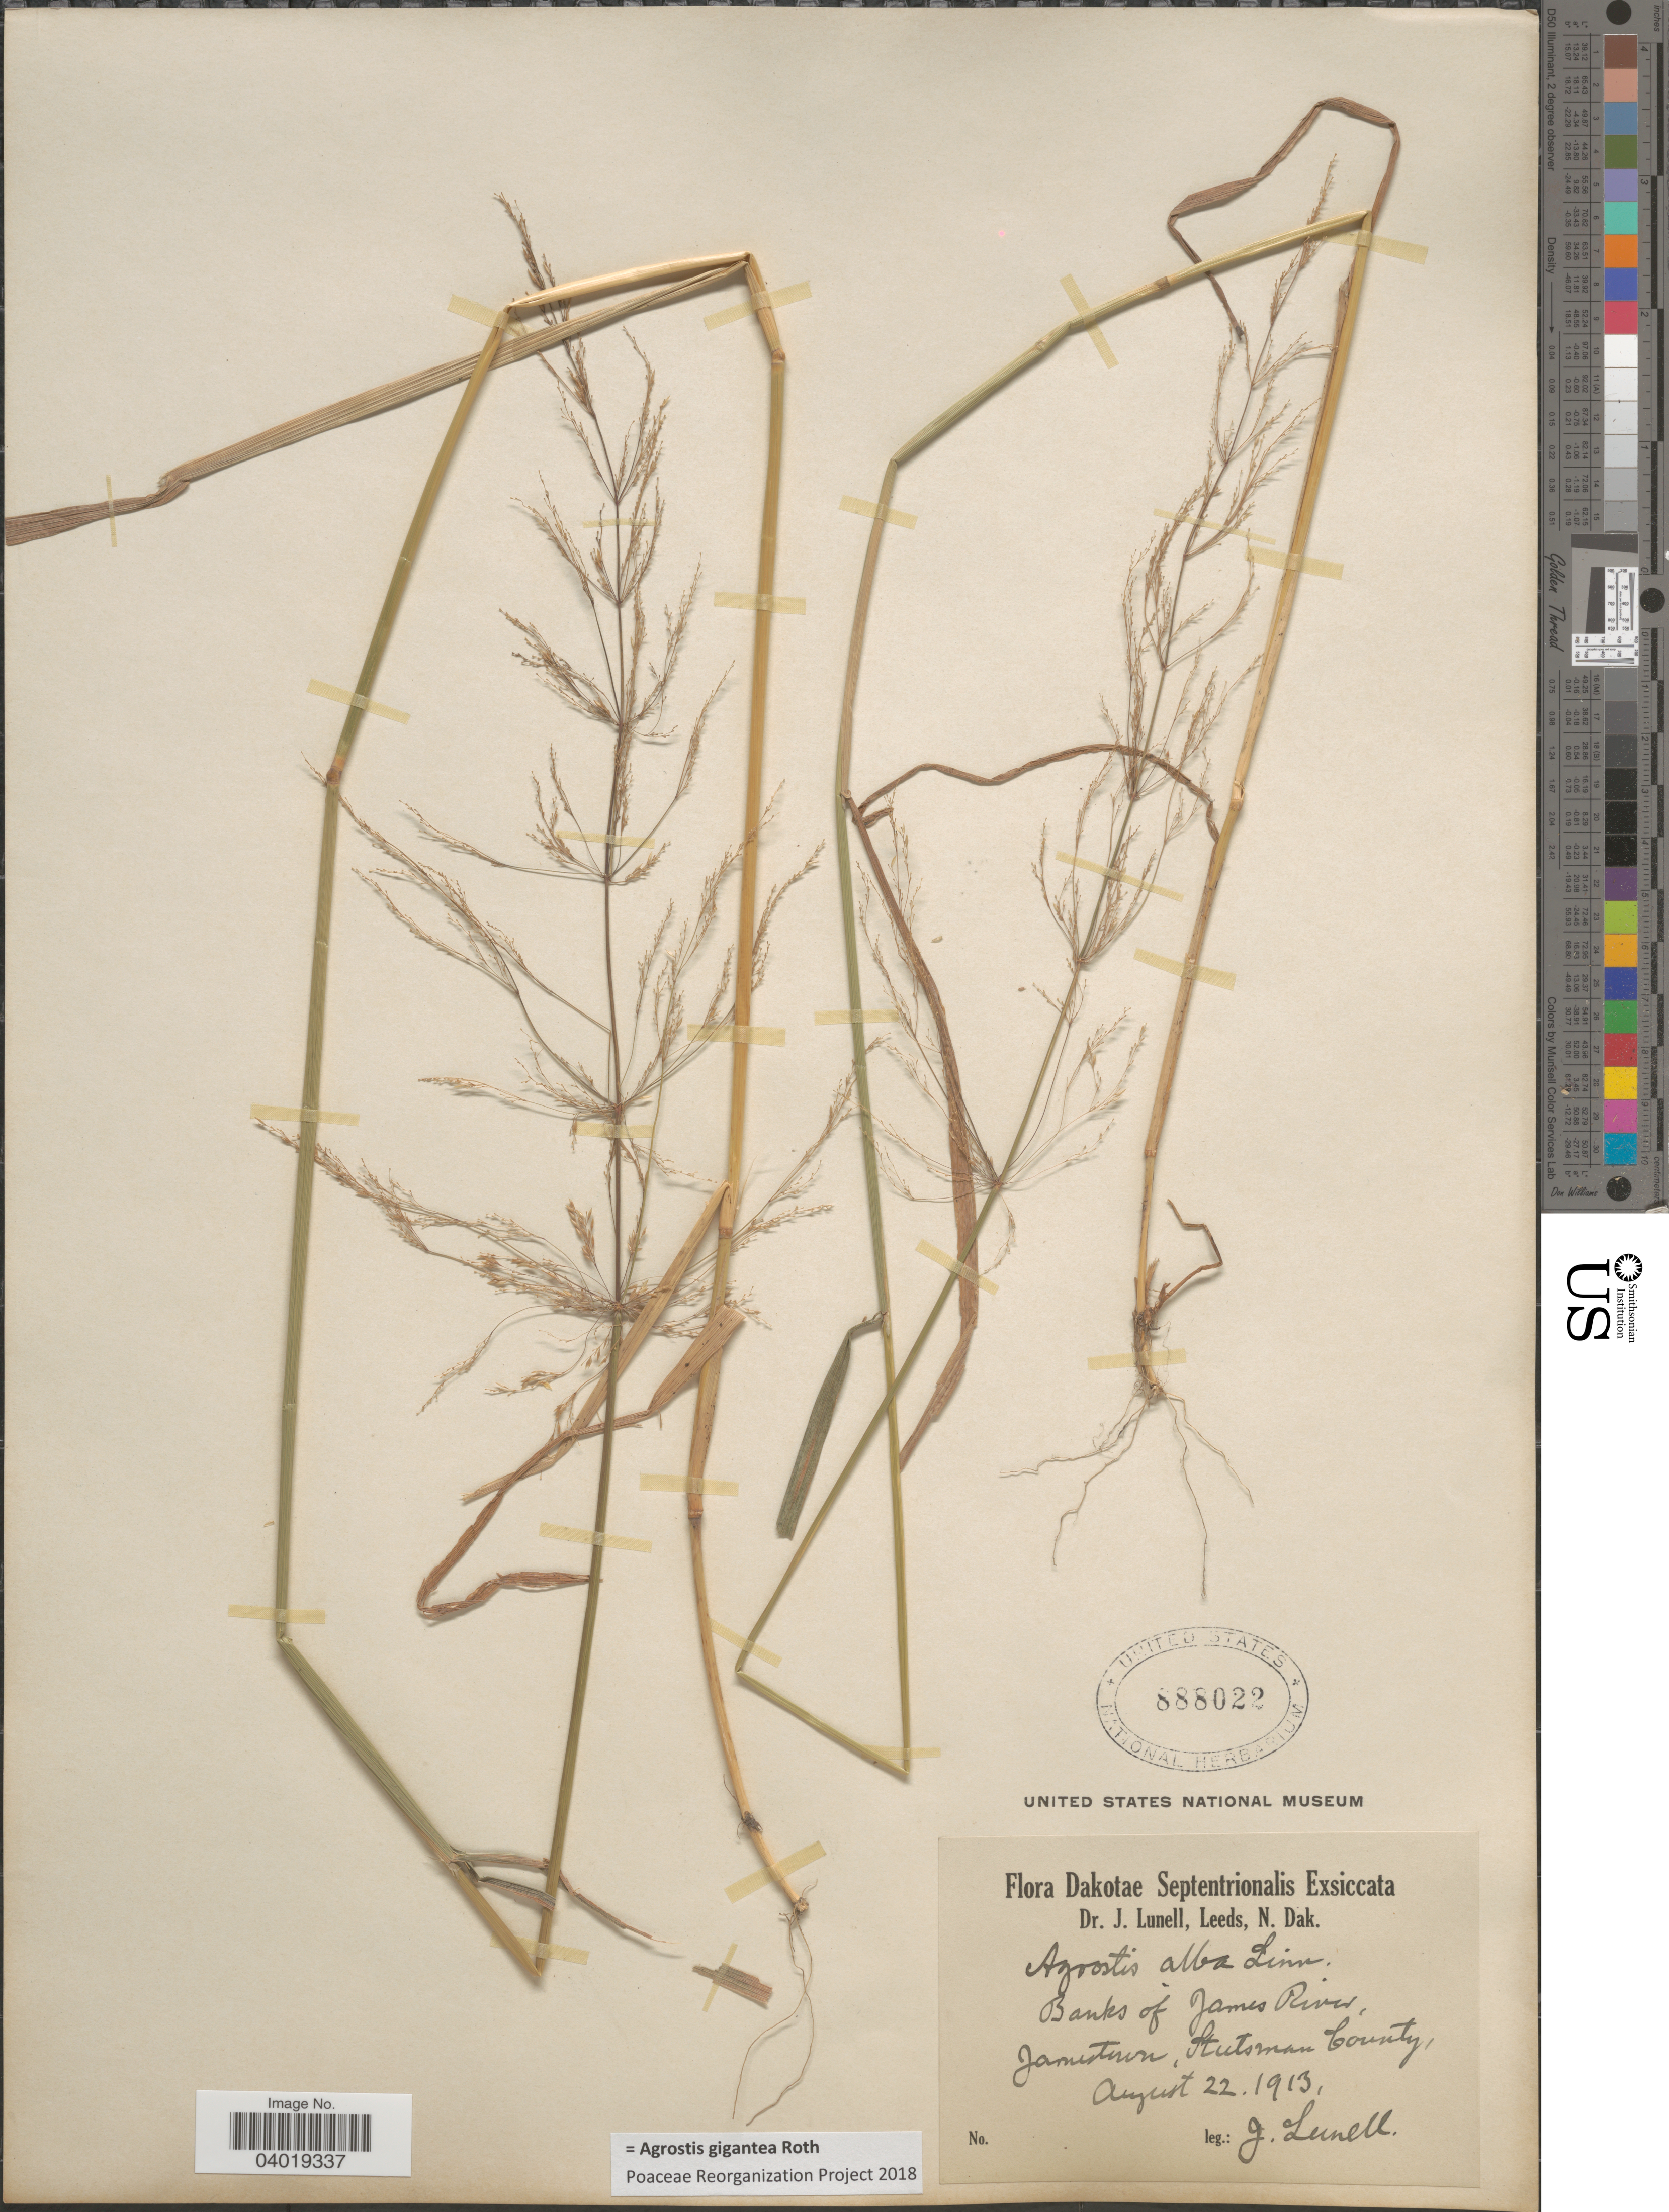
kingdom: Plantae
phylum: Tracheophyta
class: Liliopsida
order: Poales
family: Poaceae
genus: Agrostis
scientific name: Agrostis gigantea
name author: Roth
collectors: J. Lunell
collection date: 1913-08-22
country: United States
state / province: North Dakota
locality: Dakotae Septentrionalis. Banks of James River, Jamestown, Stutsman County.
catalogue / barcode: US 888022